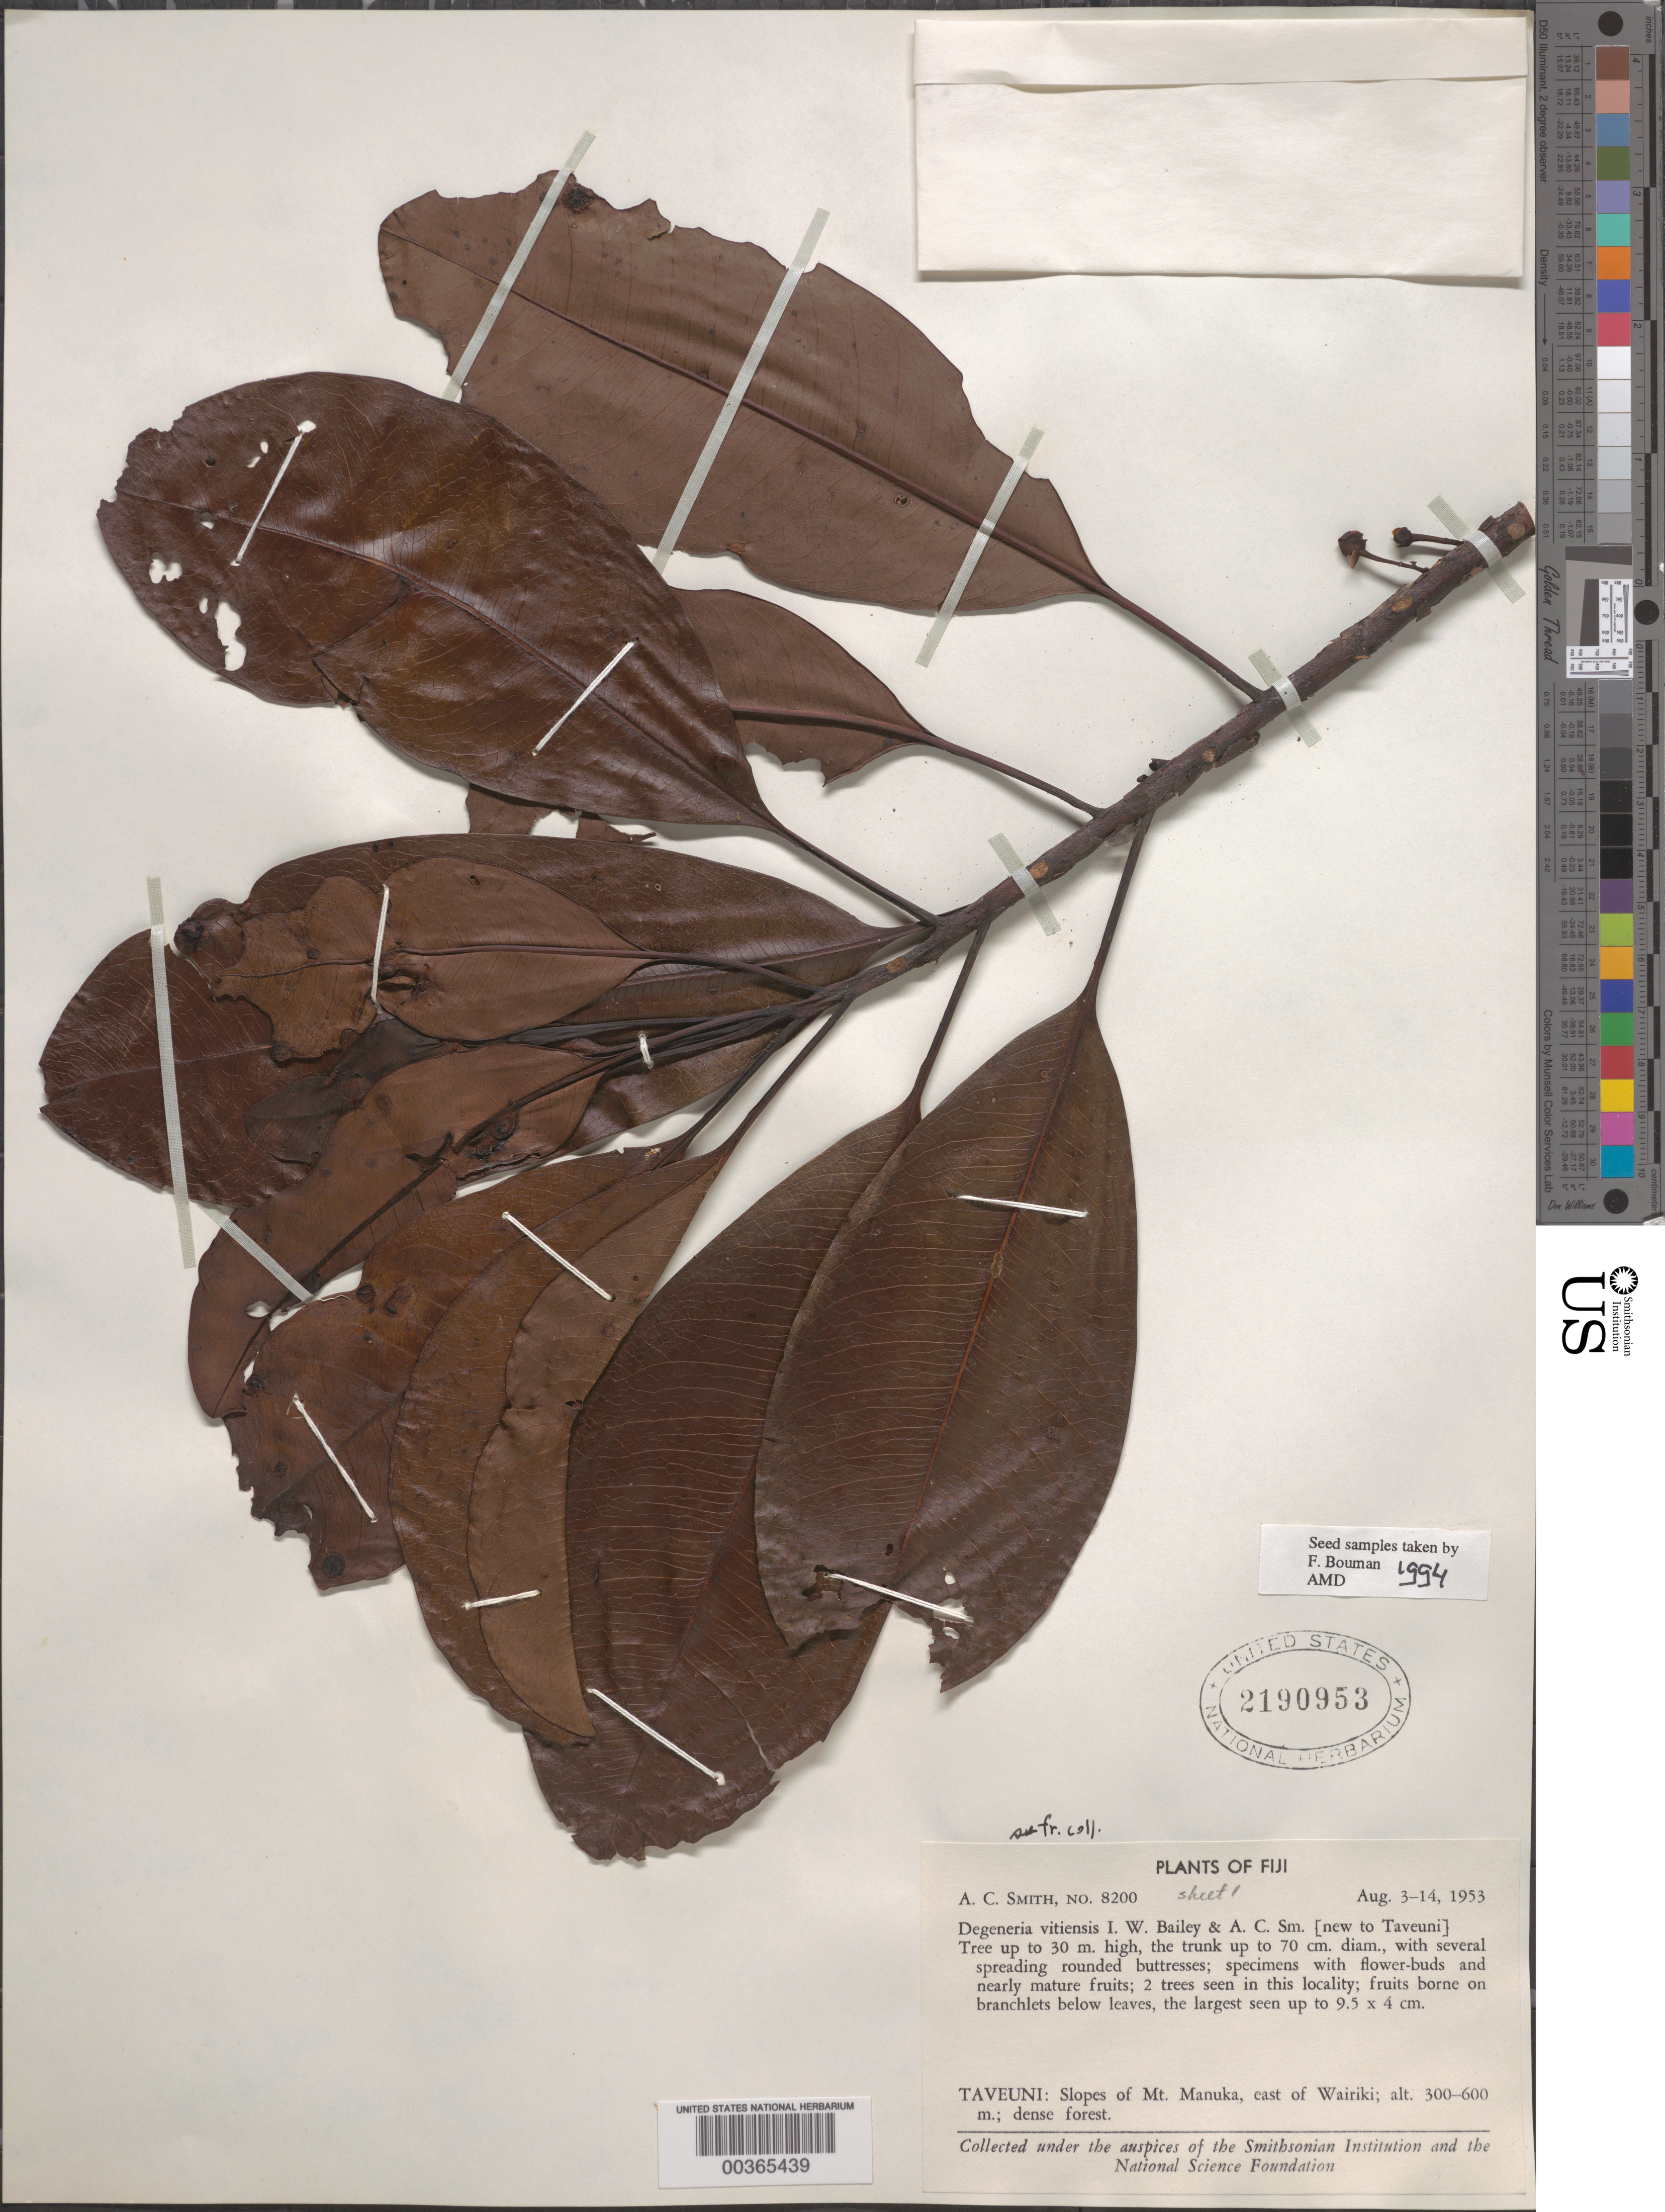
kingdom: Plantae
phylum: Tracheophyta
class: Magnoliopsida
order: Magnoliales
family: Degeneriaceae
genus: Degeneria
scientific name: Degeneria vitiensis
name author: L.W. Bailey & A.C. Sm.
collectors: A. C. Smith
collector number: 8200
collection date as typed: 03 Aug 1953 to 14 Aug 1953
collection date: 1953-08-03/1953-08-14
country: Fiji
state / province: Northern Division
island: Taveuni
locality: Mt. manuka, e of wairiki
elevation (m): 300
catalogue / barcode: US 2190953